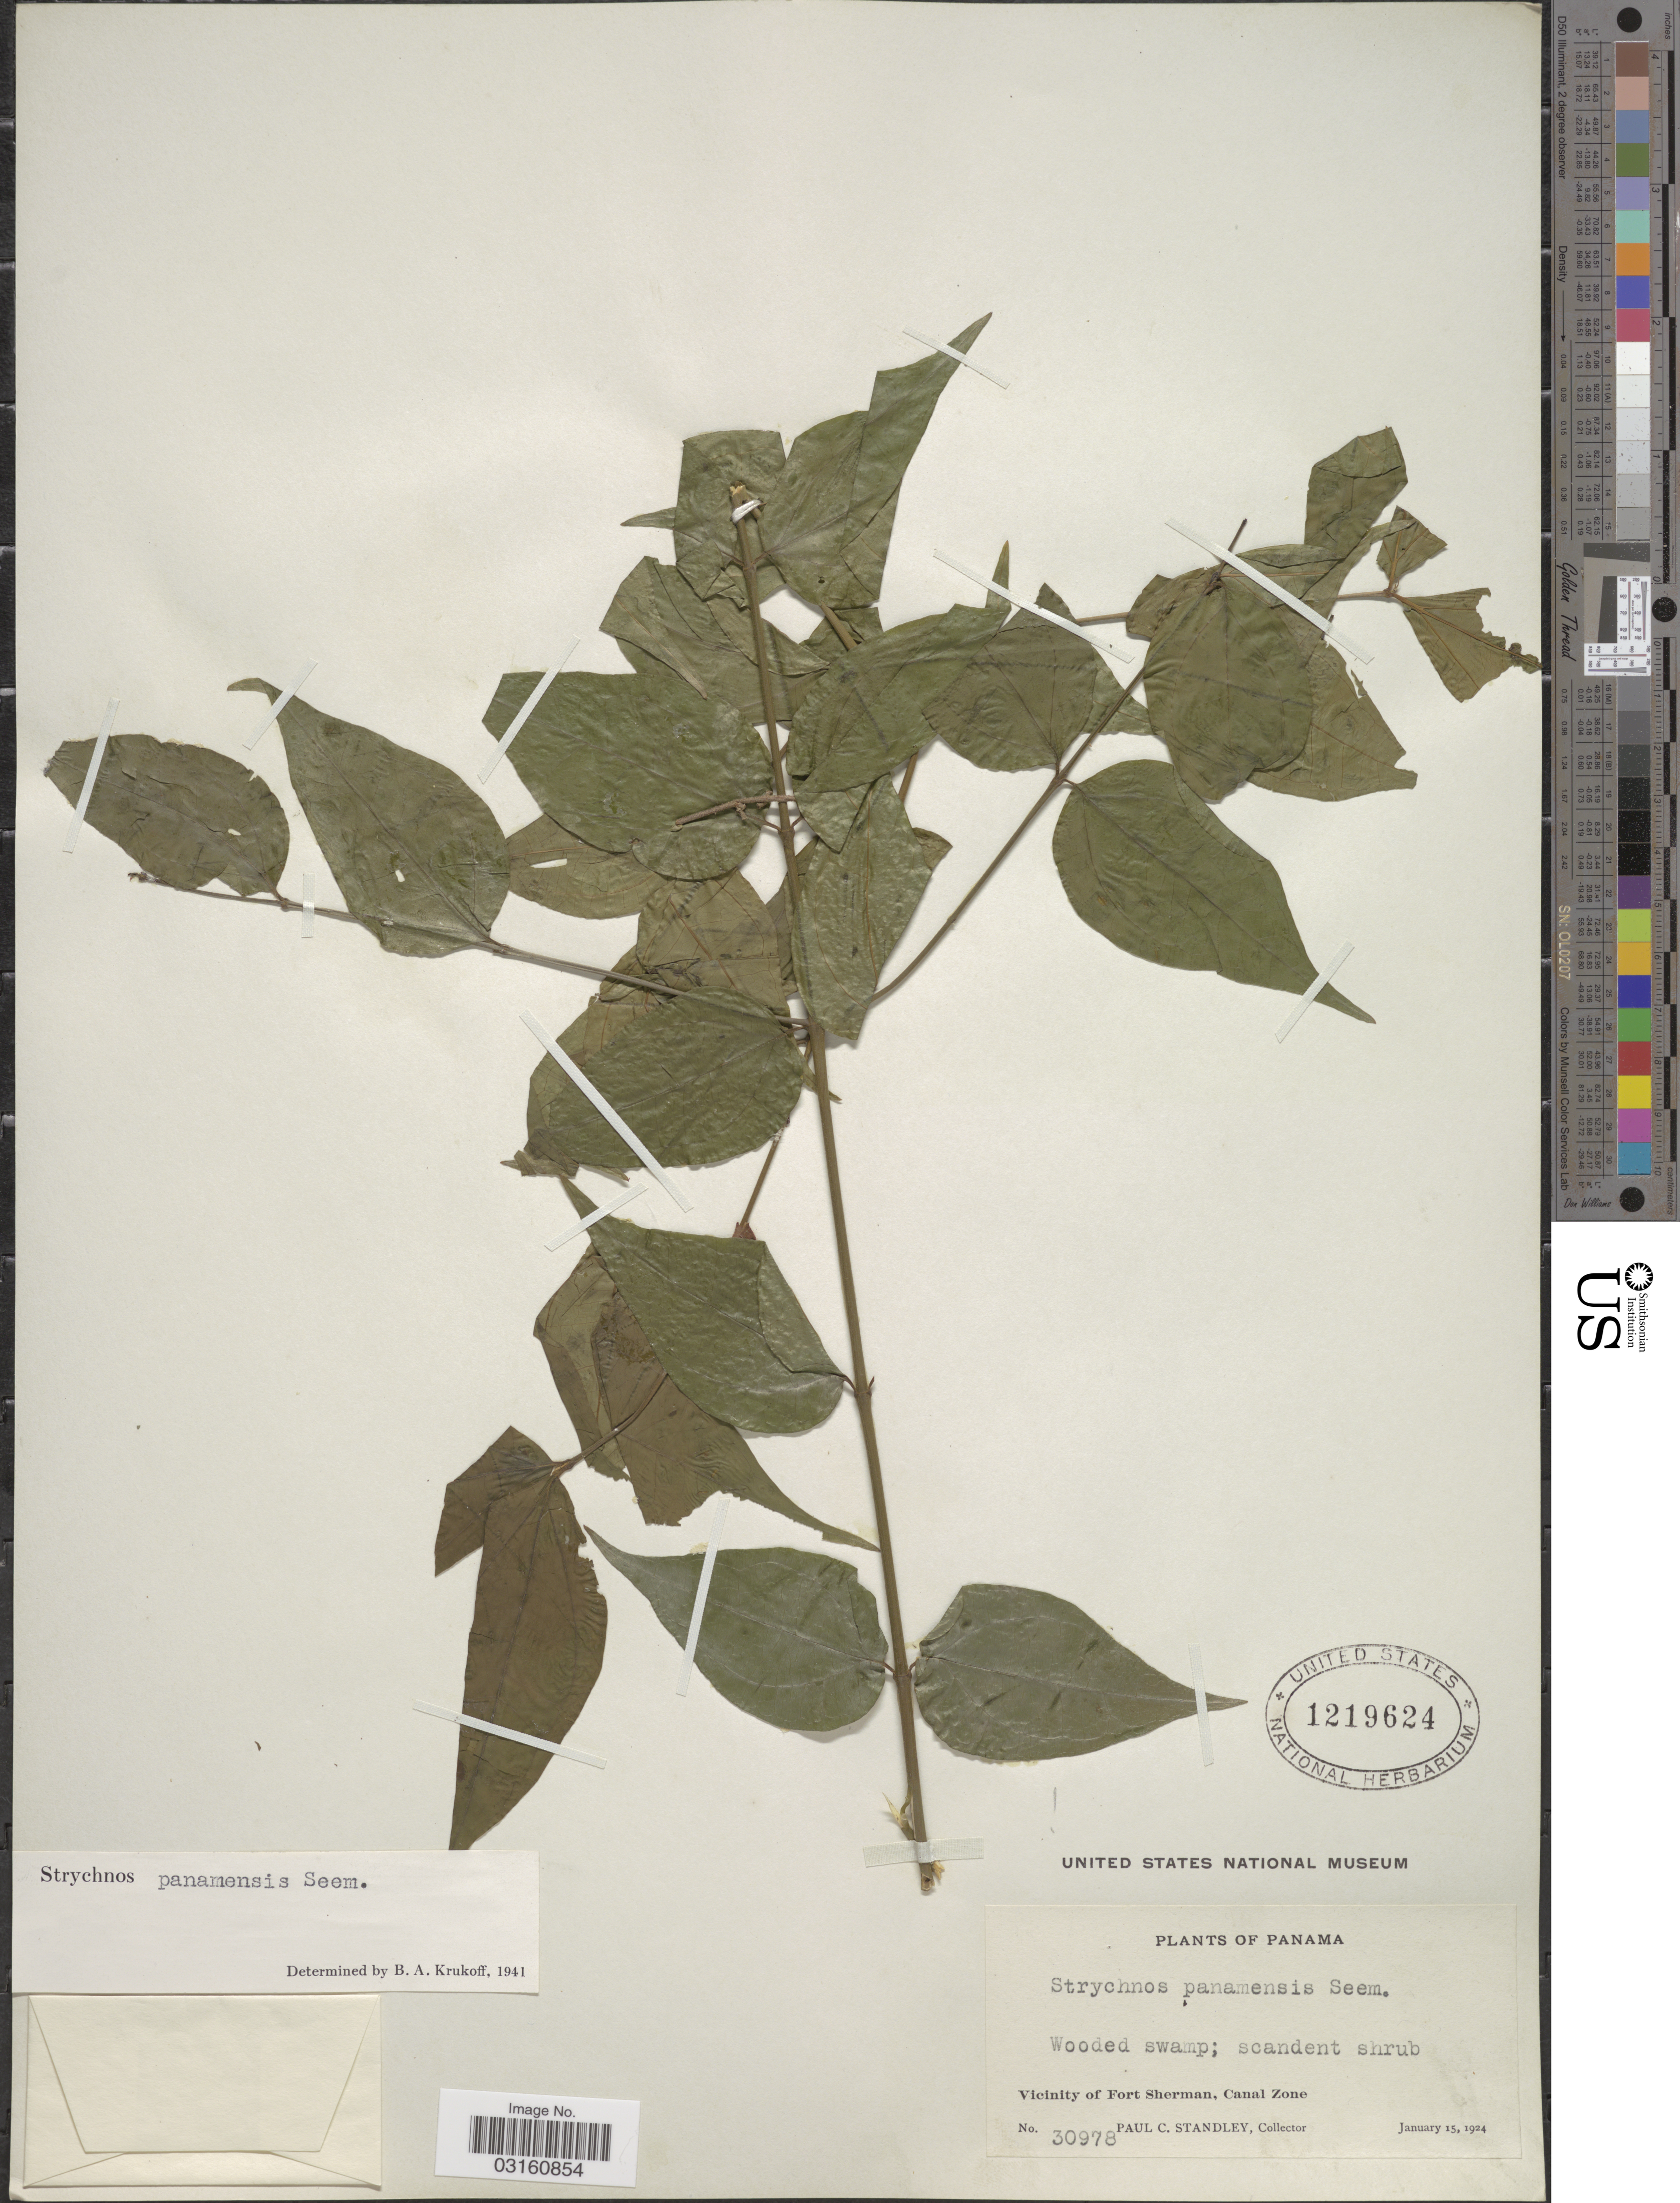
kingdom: Plantae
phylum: Tracheophyta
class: Magnoliopsida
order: Gentianales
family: Loganiaceae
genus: Strychnos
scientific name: Strychnos panamensis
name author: Seem.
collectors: P. C. Standley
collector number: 30978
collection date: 1924-01-15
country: Panama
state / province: Colón / Panamá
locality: Vicinity of Fort Sherman, Canal Zone.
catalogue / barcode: US 1219624